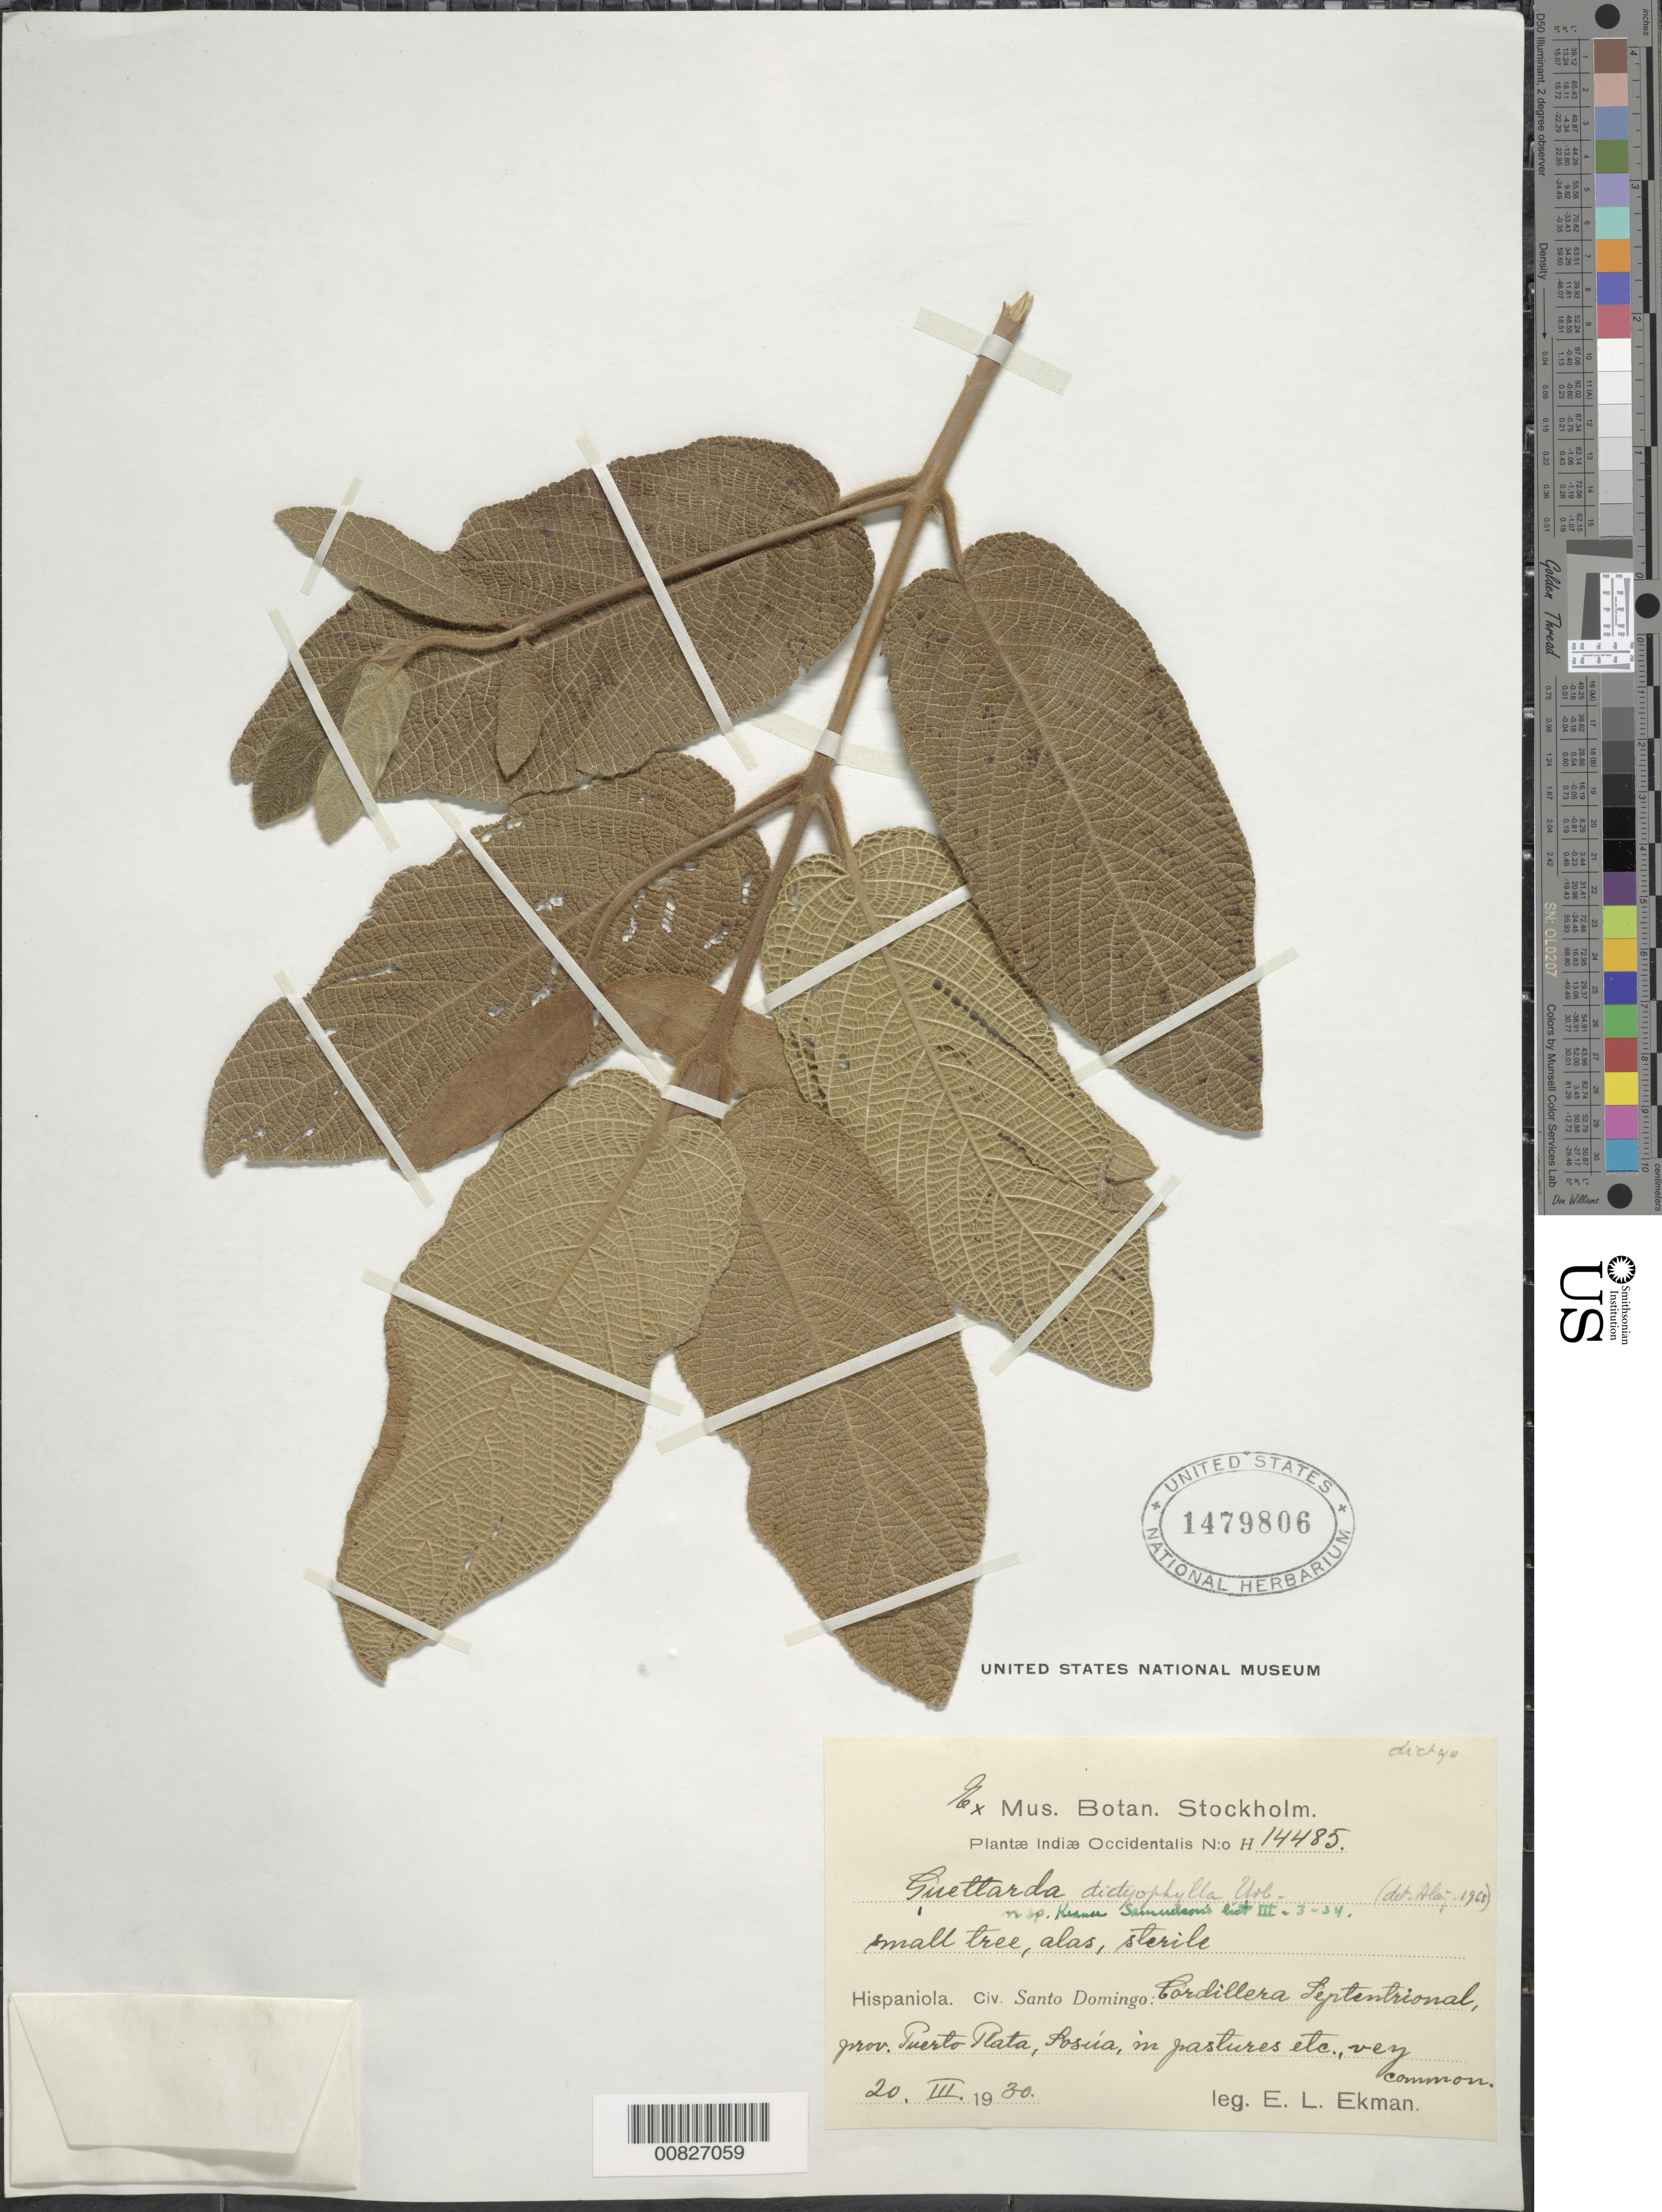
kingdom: Plantae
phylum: Tracheophyta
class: Magnoliopsida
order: Gentianales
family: Rubiaceae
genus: Guettarda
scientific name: Guettarda dictyophylla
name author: Urb.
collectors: E. L. Ekman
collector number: H 14485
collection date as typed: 20 Mar 1930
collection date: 1930-03-20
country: Dominican Republic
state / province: Puerto Plata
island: Hispaniola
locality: Cordillera Septentrional, "Sosíra"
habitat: In pastures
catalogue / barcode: US 1479806